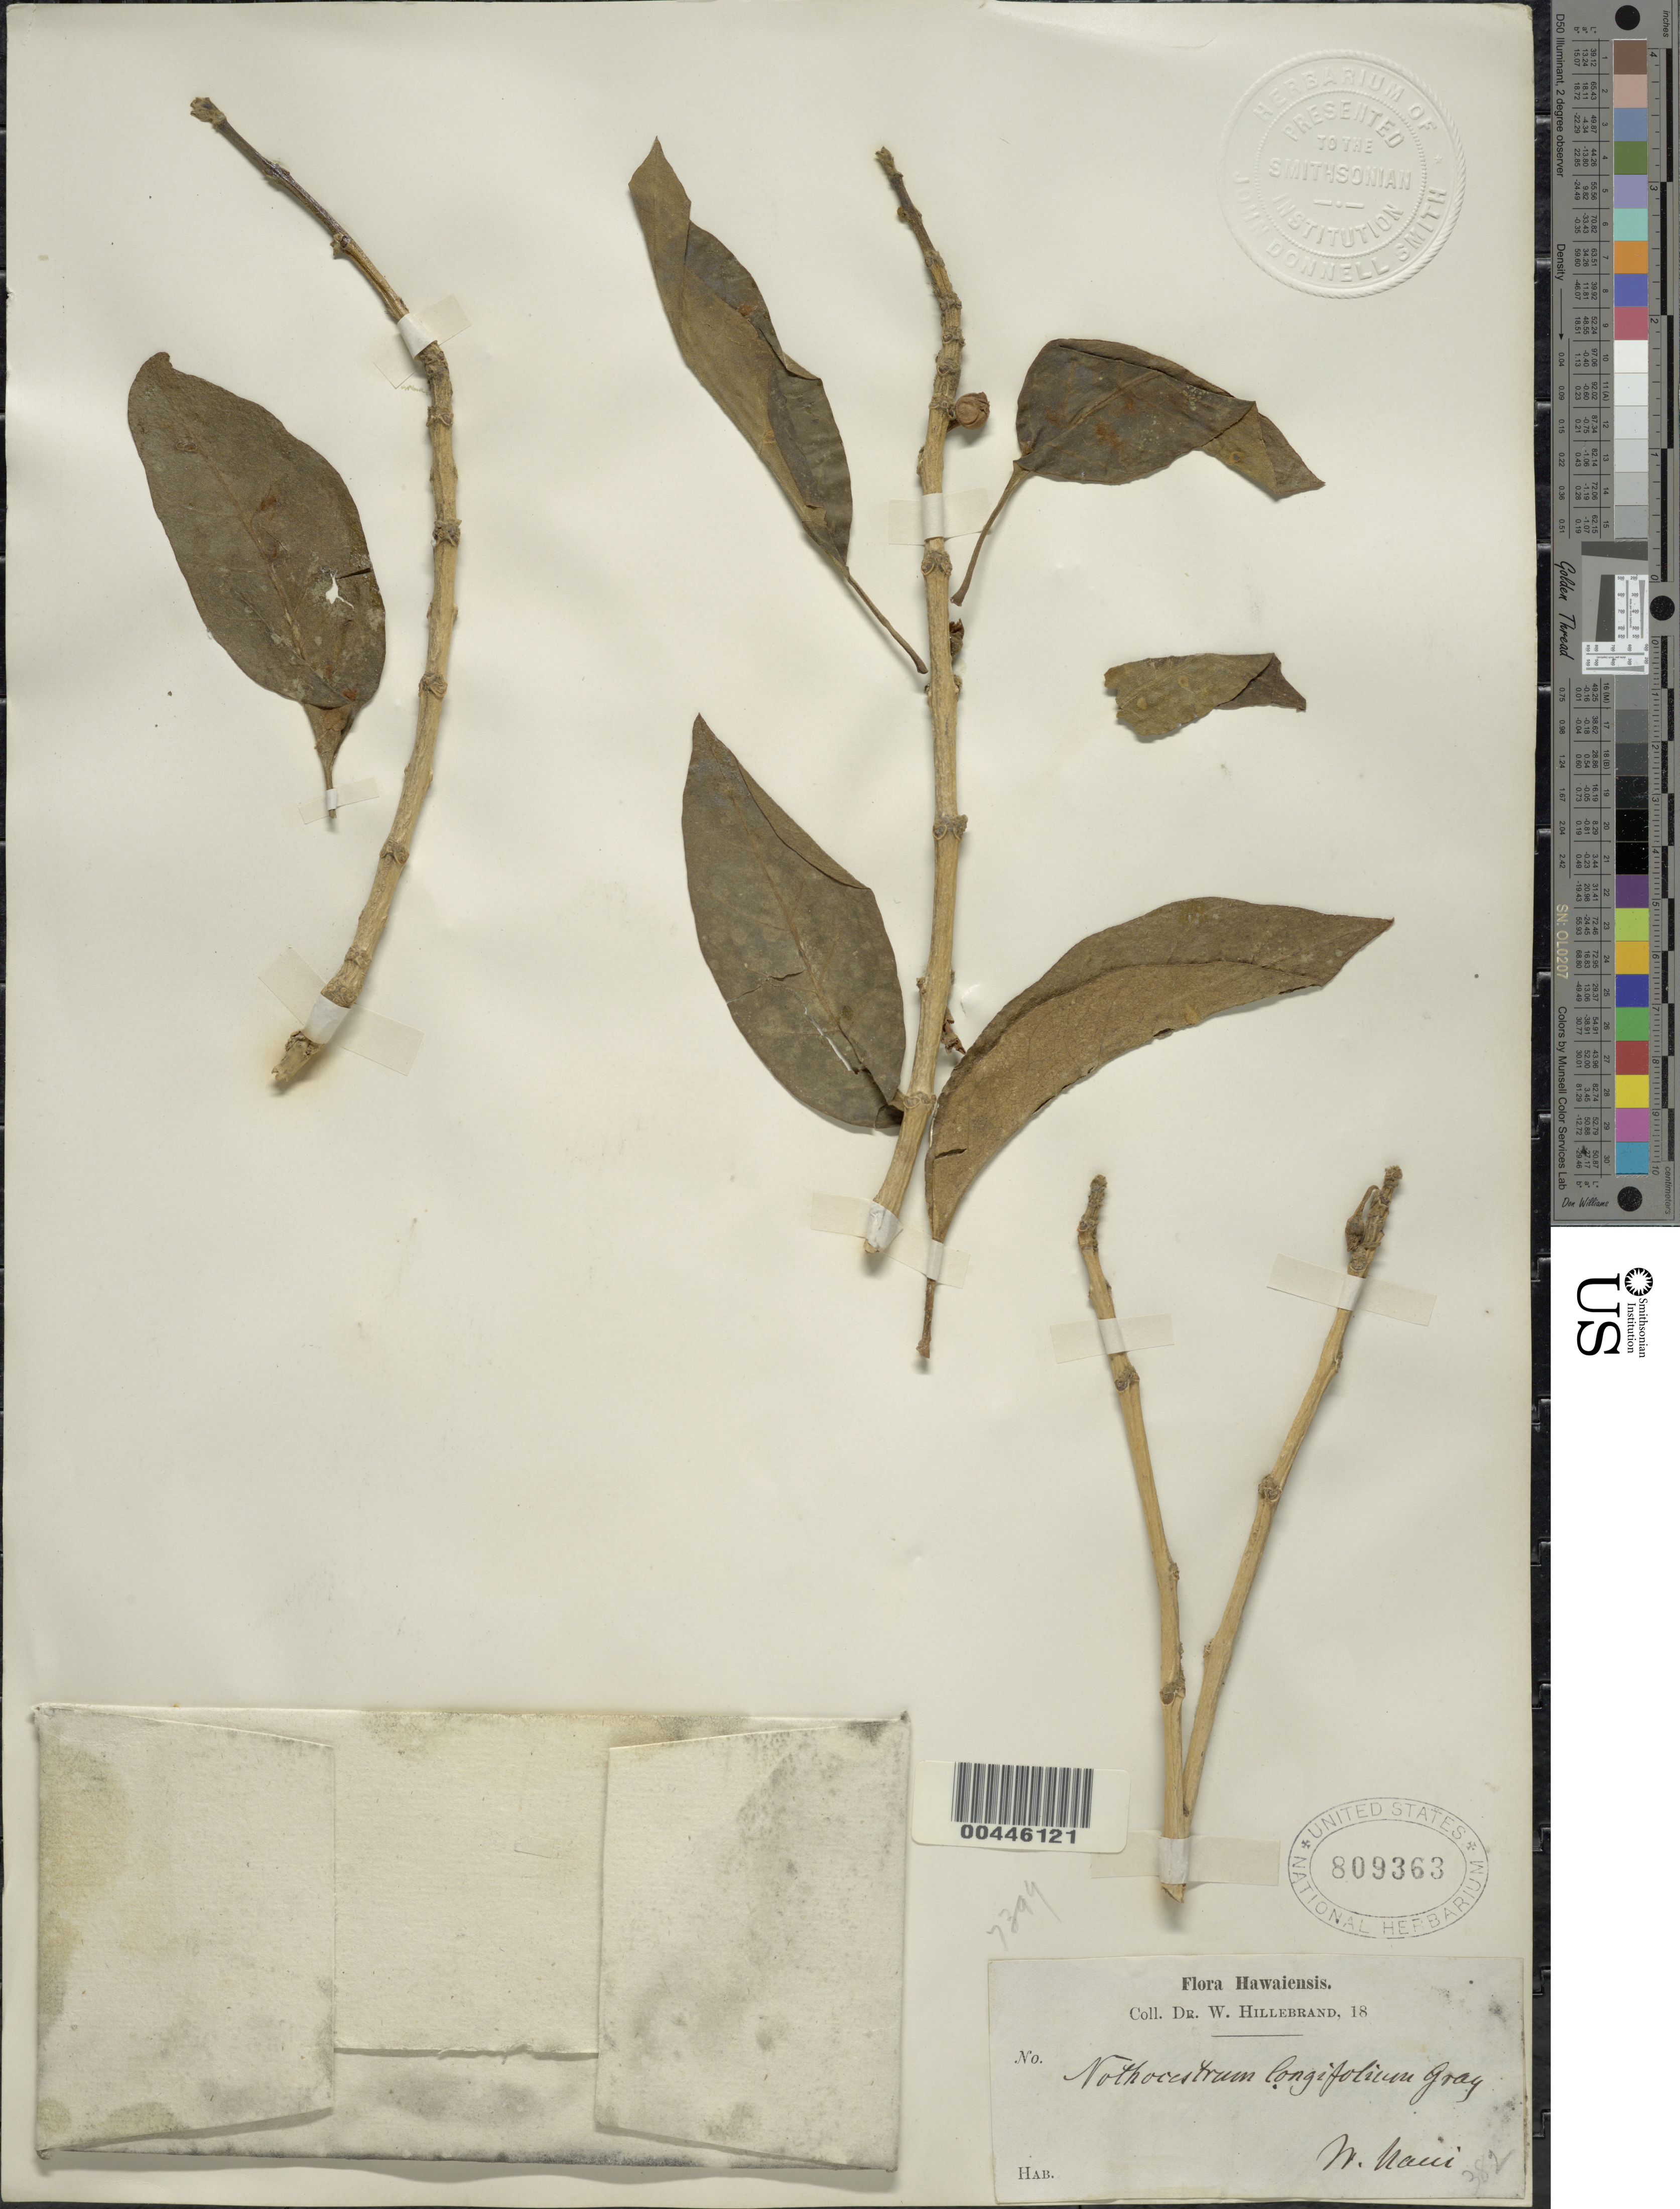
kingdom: Plantae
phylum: Tracheophyta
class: Magnoliopsida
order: Solanales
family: Solanaceae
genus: Nothocestrum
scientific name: Nothocestrum longifolium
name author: A. Gray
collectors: W. Hillebrand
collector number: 382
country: United States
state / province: Hawaii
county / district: Maui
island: Maui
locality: W Maui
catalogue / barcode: US 809363